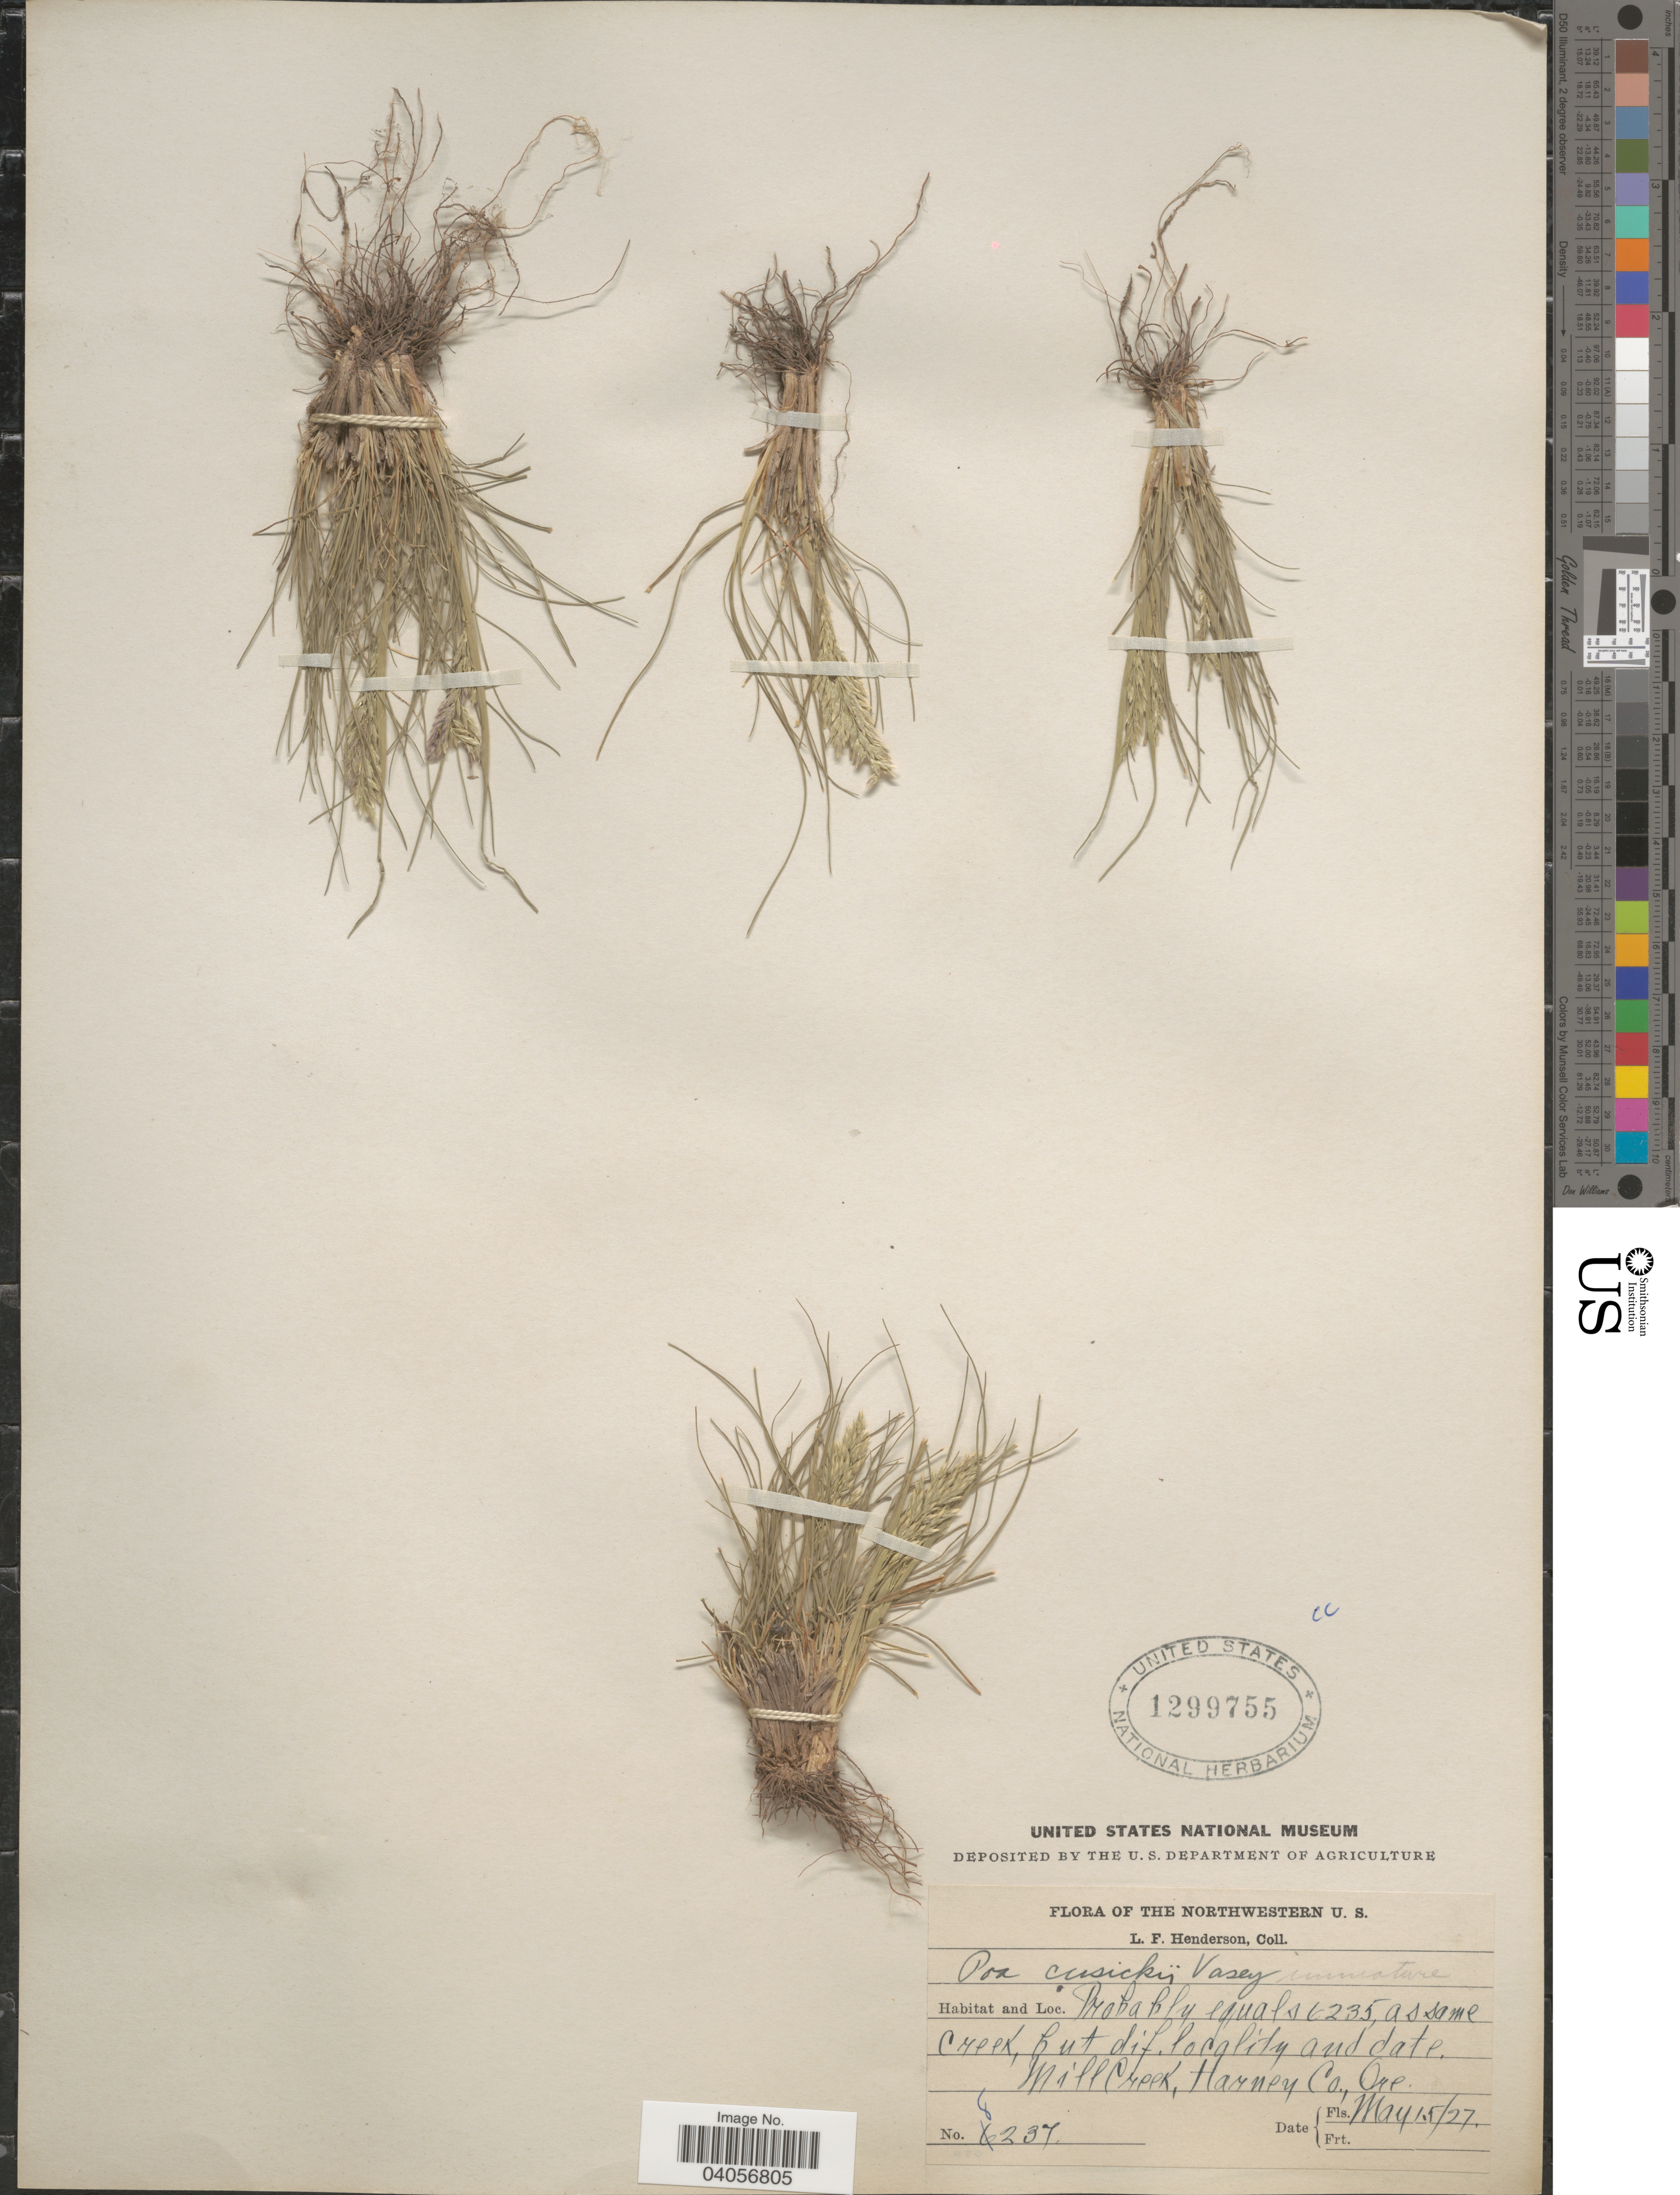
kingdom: Plantae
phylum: Tracheophyta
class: Liliopsida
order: Poales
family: Poaceae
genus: Poa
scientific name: Poa cusickii subsp. cusickii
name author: Vasey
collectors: L. Henderson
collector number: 8237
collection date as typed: Transcribed d/m/y: 15/5/27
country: United States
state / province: Oregon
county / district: Harney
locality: Mill Creek, Harney Co.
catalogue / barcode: US 1299755